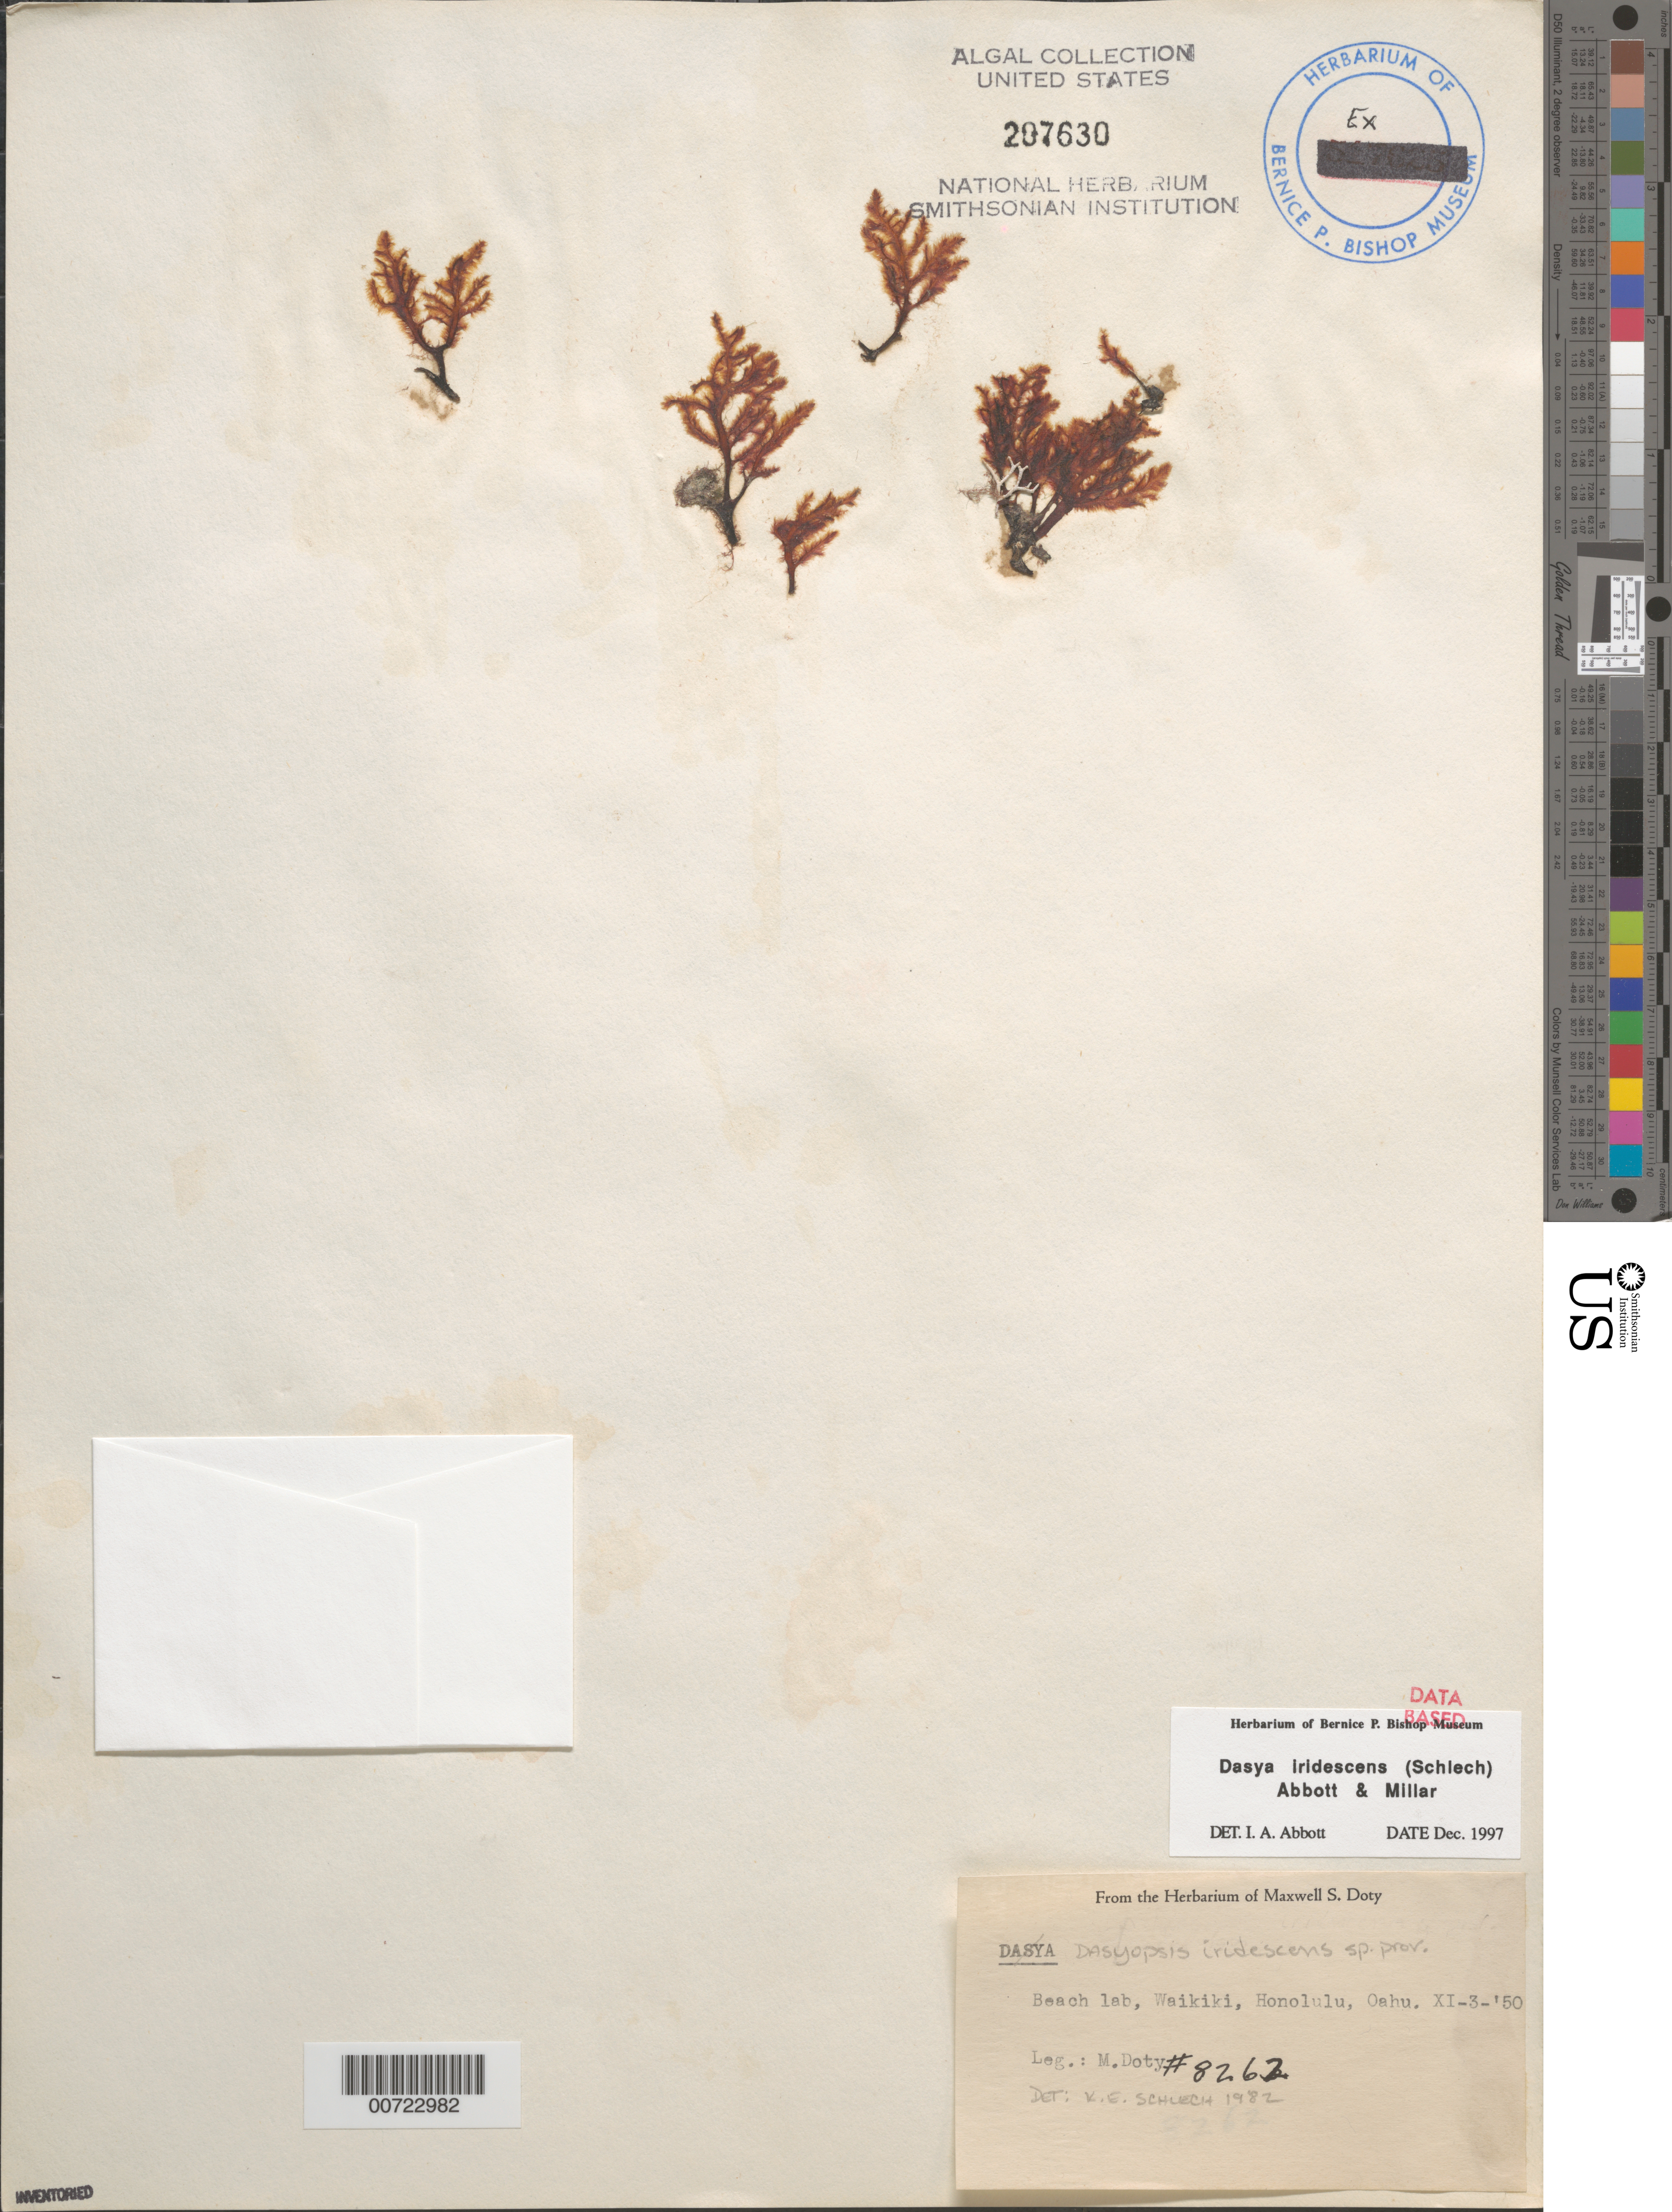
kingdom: Plantae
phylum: Rhodophyta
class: Florideophyceae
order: Ceramiales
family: Dasyaceae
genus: Dasya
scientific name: Dasya iridescens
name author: (Schlech) A.J.K. Millar & I.A. Abbott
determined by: Abbott, Isabella A.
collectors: M. S. Doty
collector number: MSD 8262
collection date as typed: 03 Nov 1950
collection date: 1950-11-03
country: United States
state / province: Hawaii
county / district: Honolulu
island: Oahu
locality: Honolulu, Waikiki, beach laboratory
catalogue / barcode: US 207630